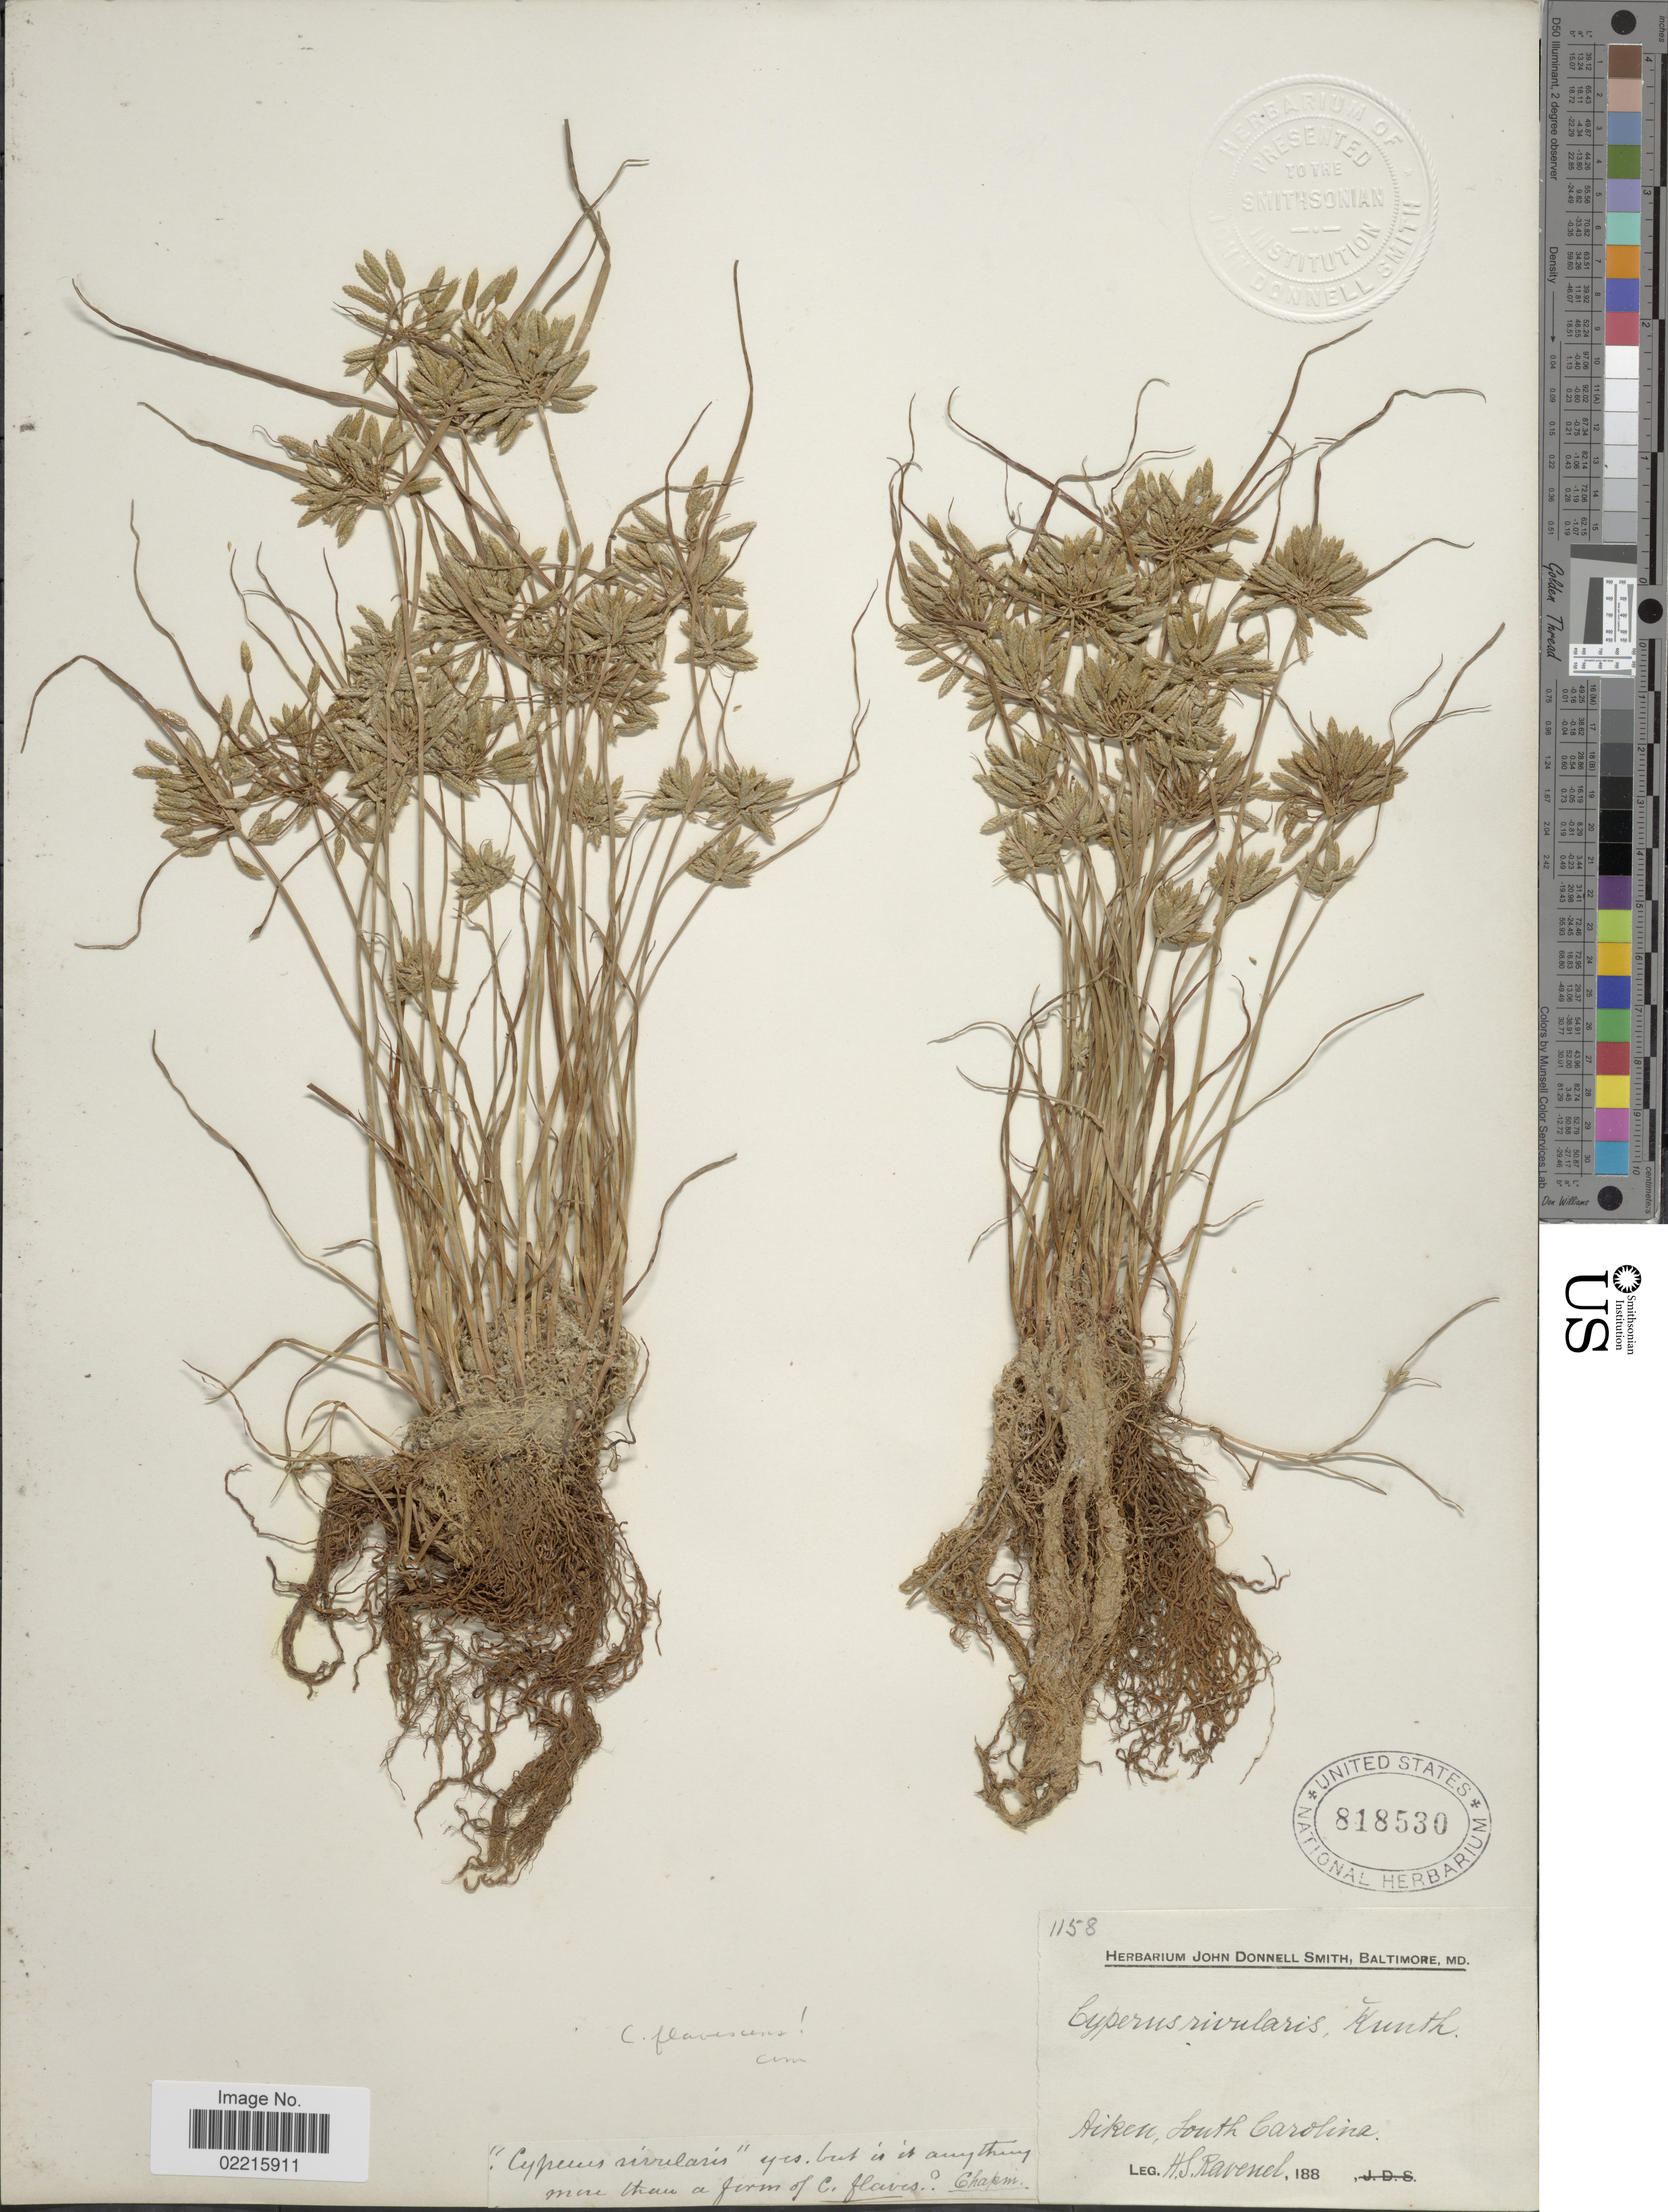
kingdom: Plantae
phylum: Tracheophyta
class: Liliopsida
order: Poales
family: Cyperaceae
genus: Cyperus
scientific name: Cyperus flavescens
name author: L.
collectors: H. Ravenel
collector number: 1158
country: United States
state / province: South Carolina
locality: Aiken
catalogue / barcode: US 818530